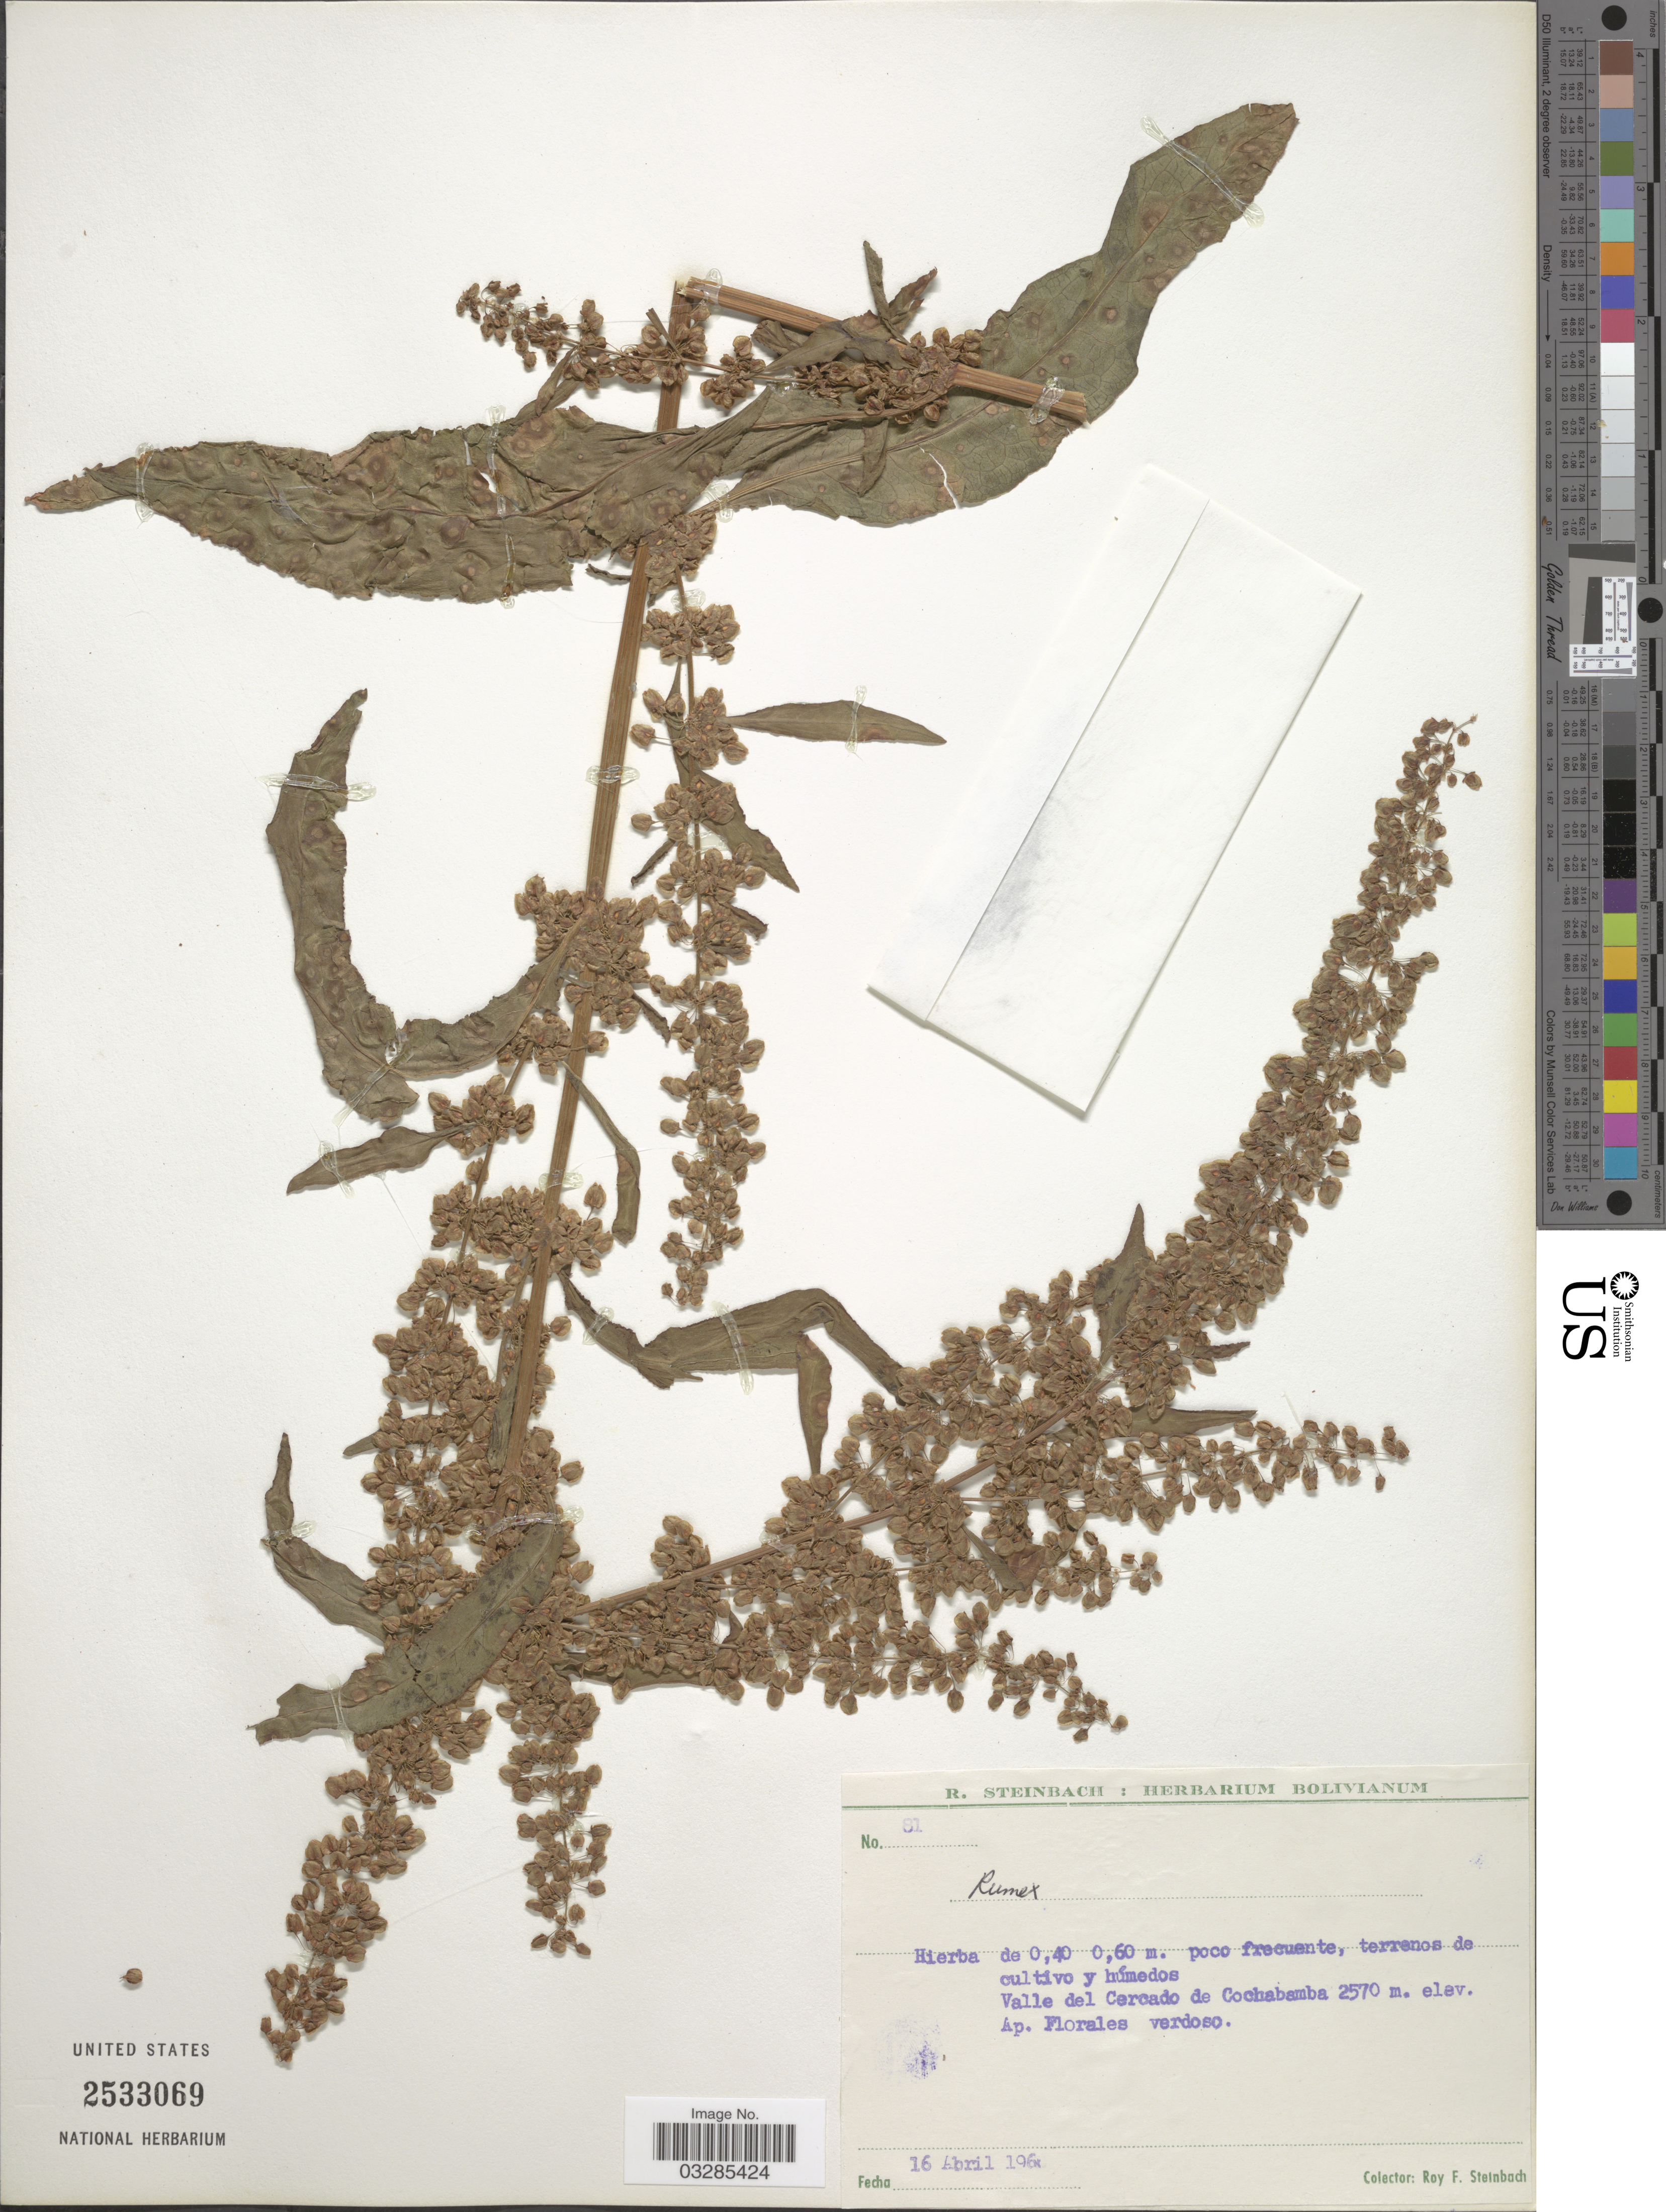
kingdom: Plantae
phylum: Tracheophyta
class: Magnoliopsida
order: Caryophyllales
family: Polygonaceae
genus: Rumex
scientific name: Rumex sp.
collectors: R. F. Steinbach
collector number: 81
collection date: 1960-04-16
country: Bolivia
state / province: Cochabamba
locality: Valle del Cercado de Cochabamba.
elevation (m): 2570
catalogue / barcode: US 2533069